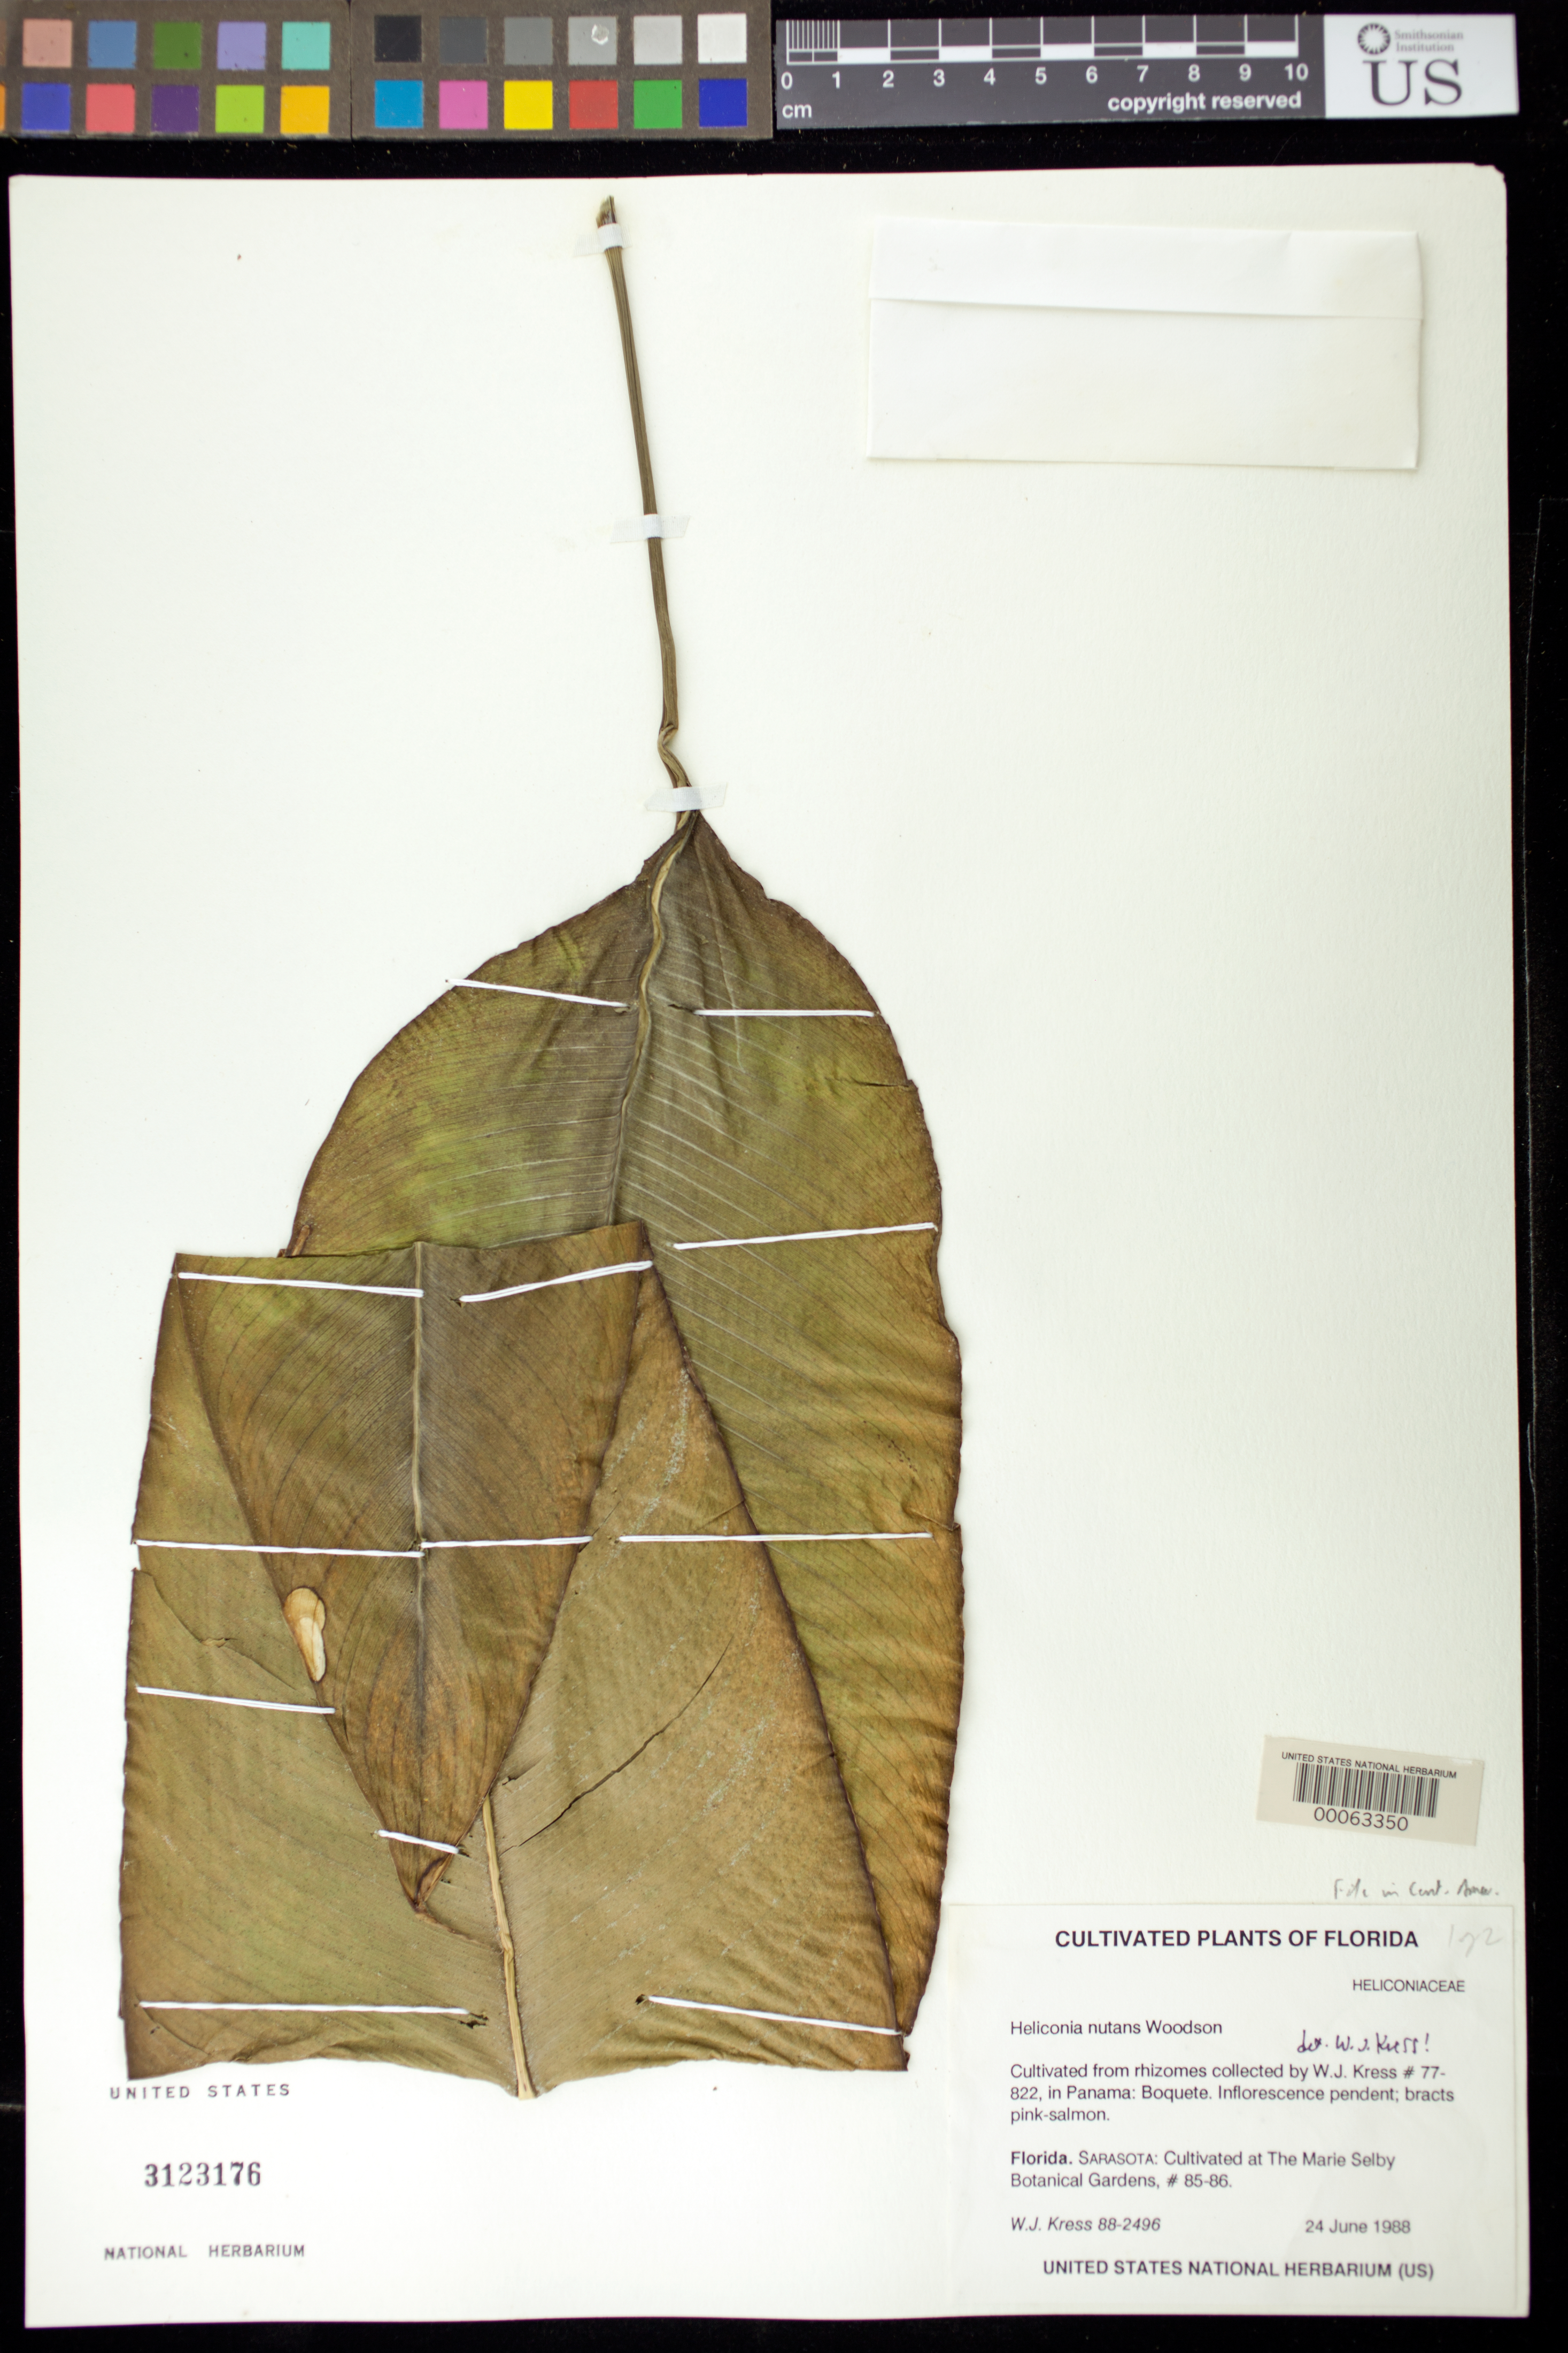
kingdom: Plantae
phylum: Tracheophyta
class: Liliopsida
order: Zingiberales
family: Heliconiaceae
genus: Heliconia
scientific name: Heliconia nutans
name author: Woodson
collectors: W. J. Kress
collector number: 88-2496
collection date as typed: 24 Jun 1988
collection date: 1988-06-24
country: Panama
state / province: Chiriquí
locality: Boquete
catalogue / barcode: US 3123176